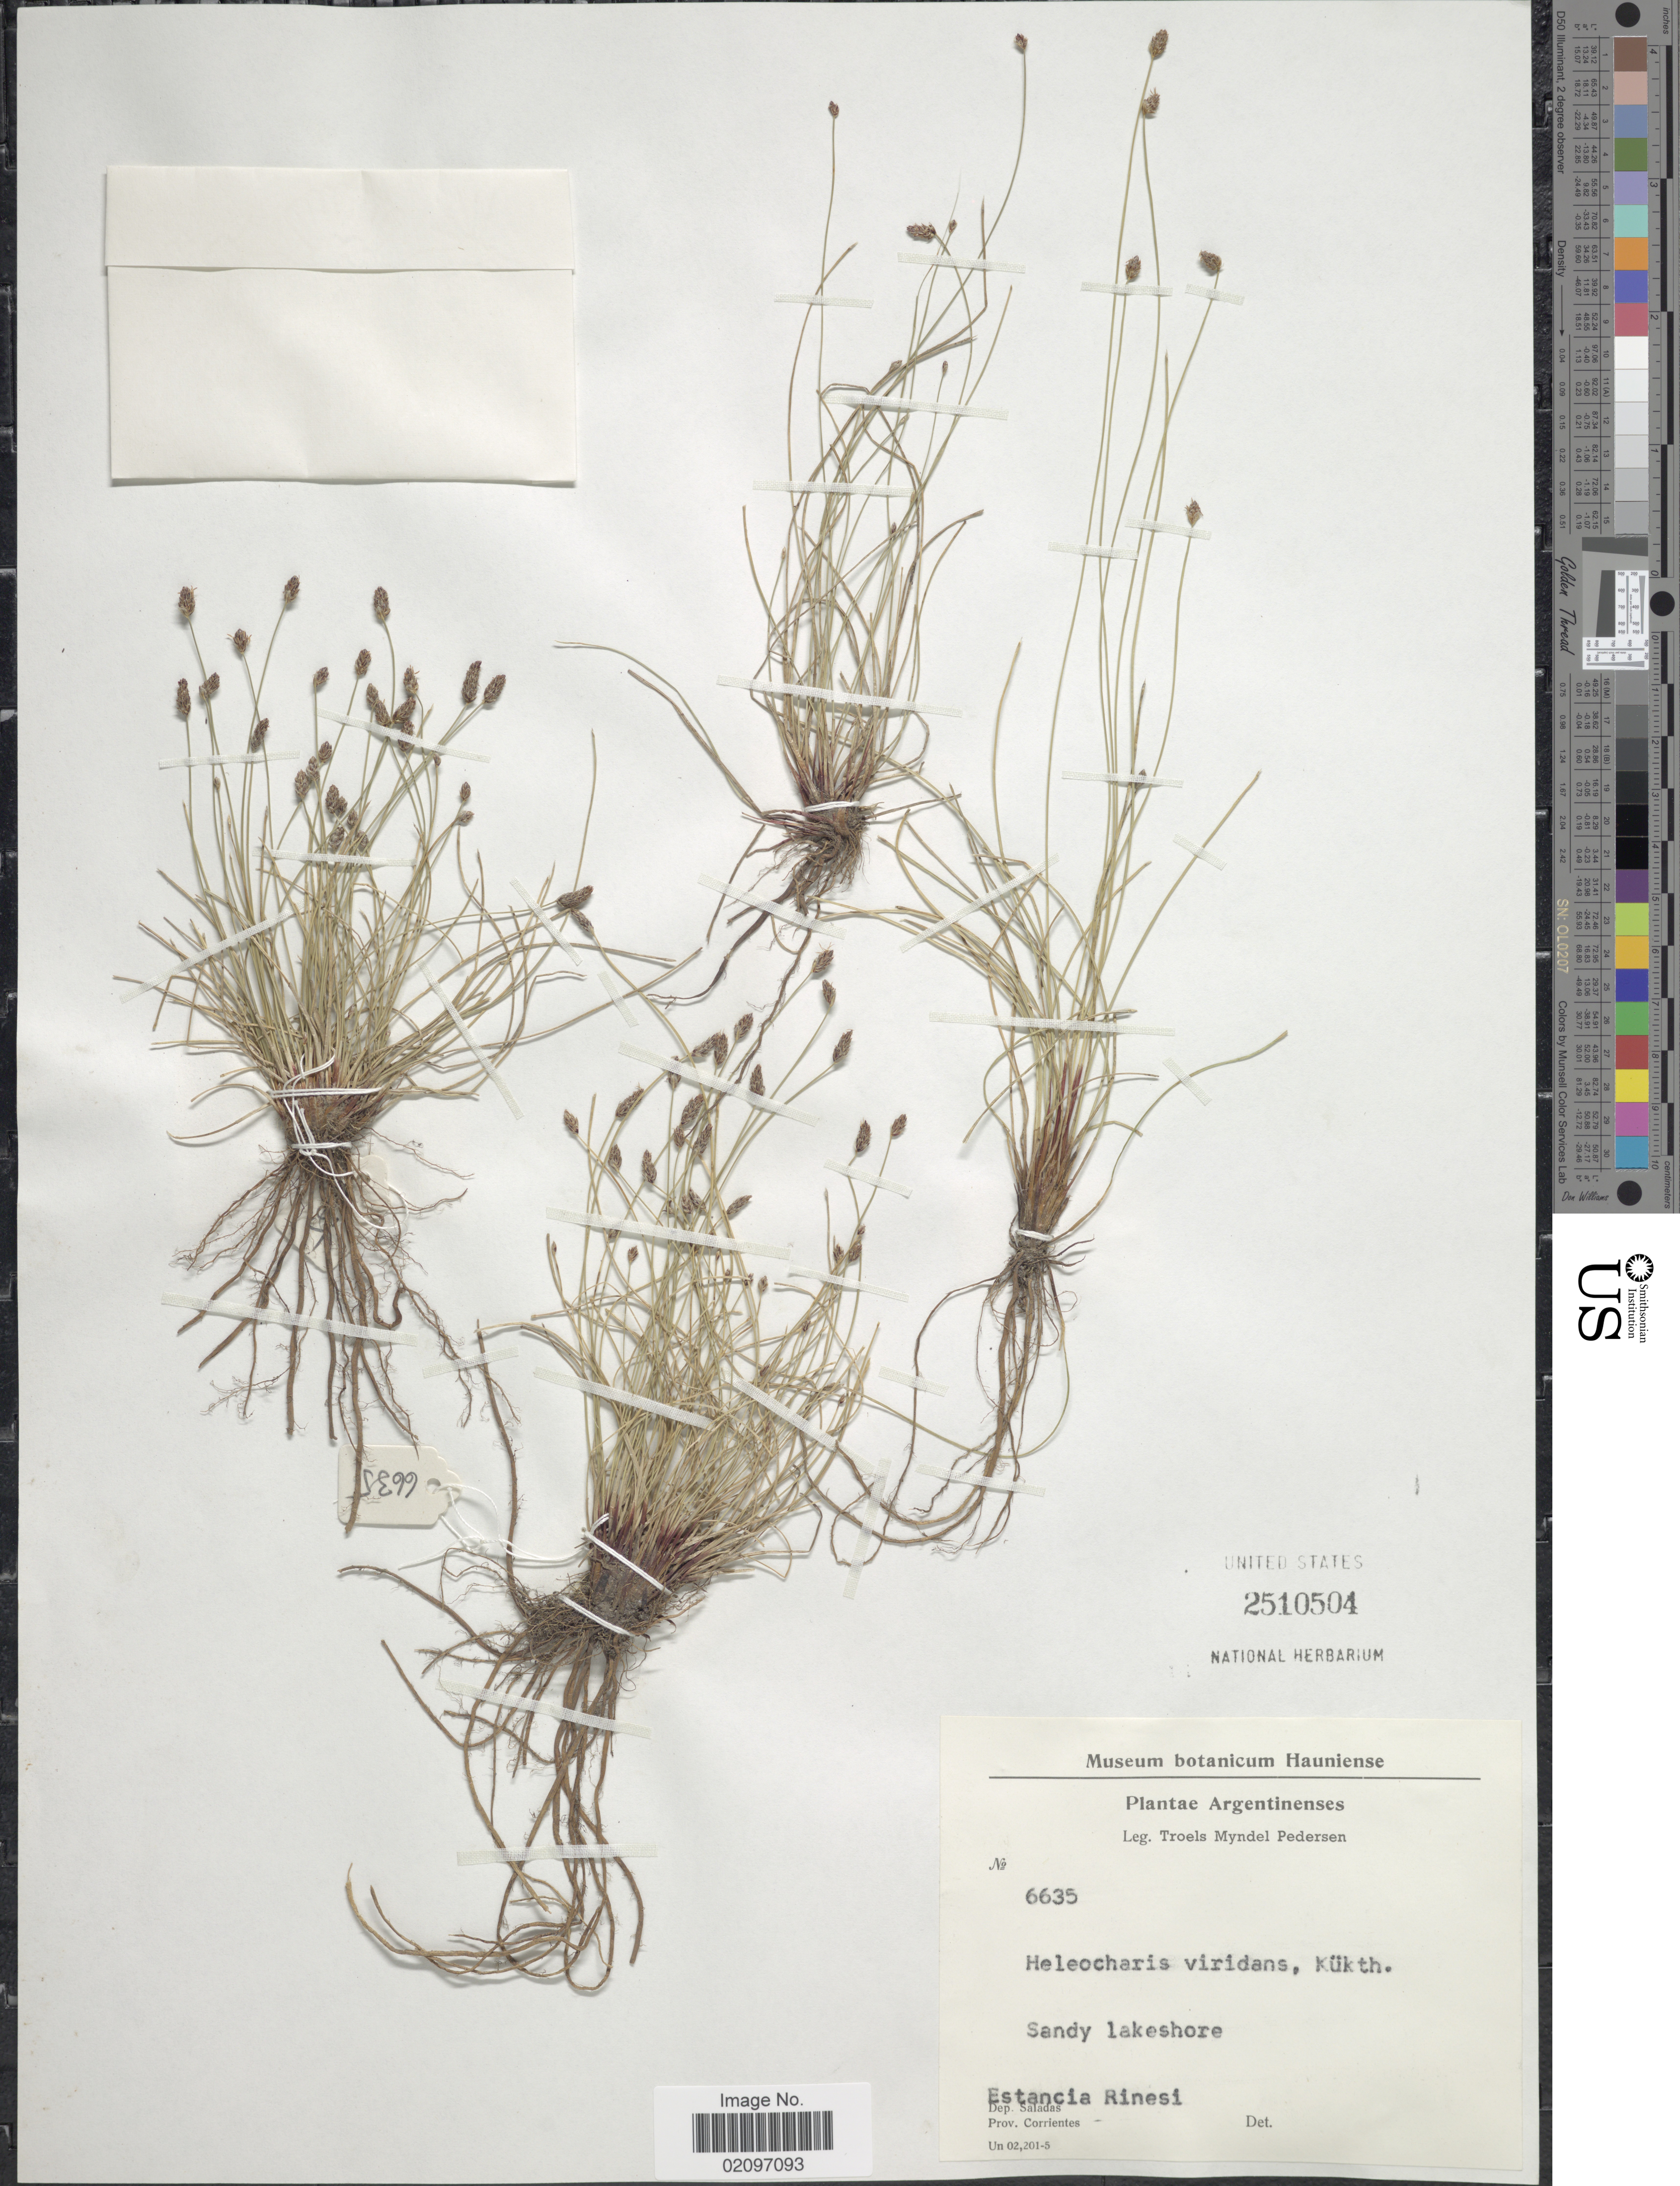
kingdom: Plantae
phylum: Tracheophyta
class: Liliopsida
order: Poales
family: Cyperaceae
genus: Eleocharis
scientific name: Eleocharis viridans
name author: Kük. ex Osten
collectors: T. Pederson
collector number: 6635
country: Argentina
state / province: Corrientes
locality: Estancia Rinesi, Dep. Salades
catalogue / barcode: US 2510504